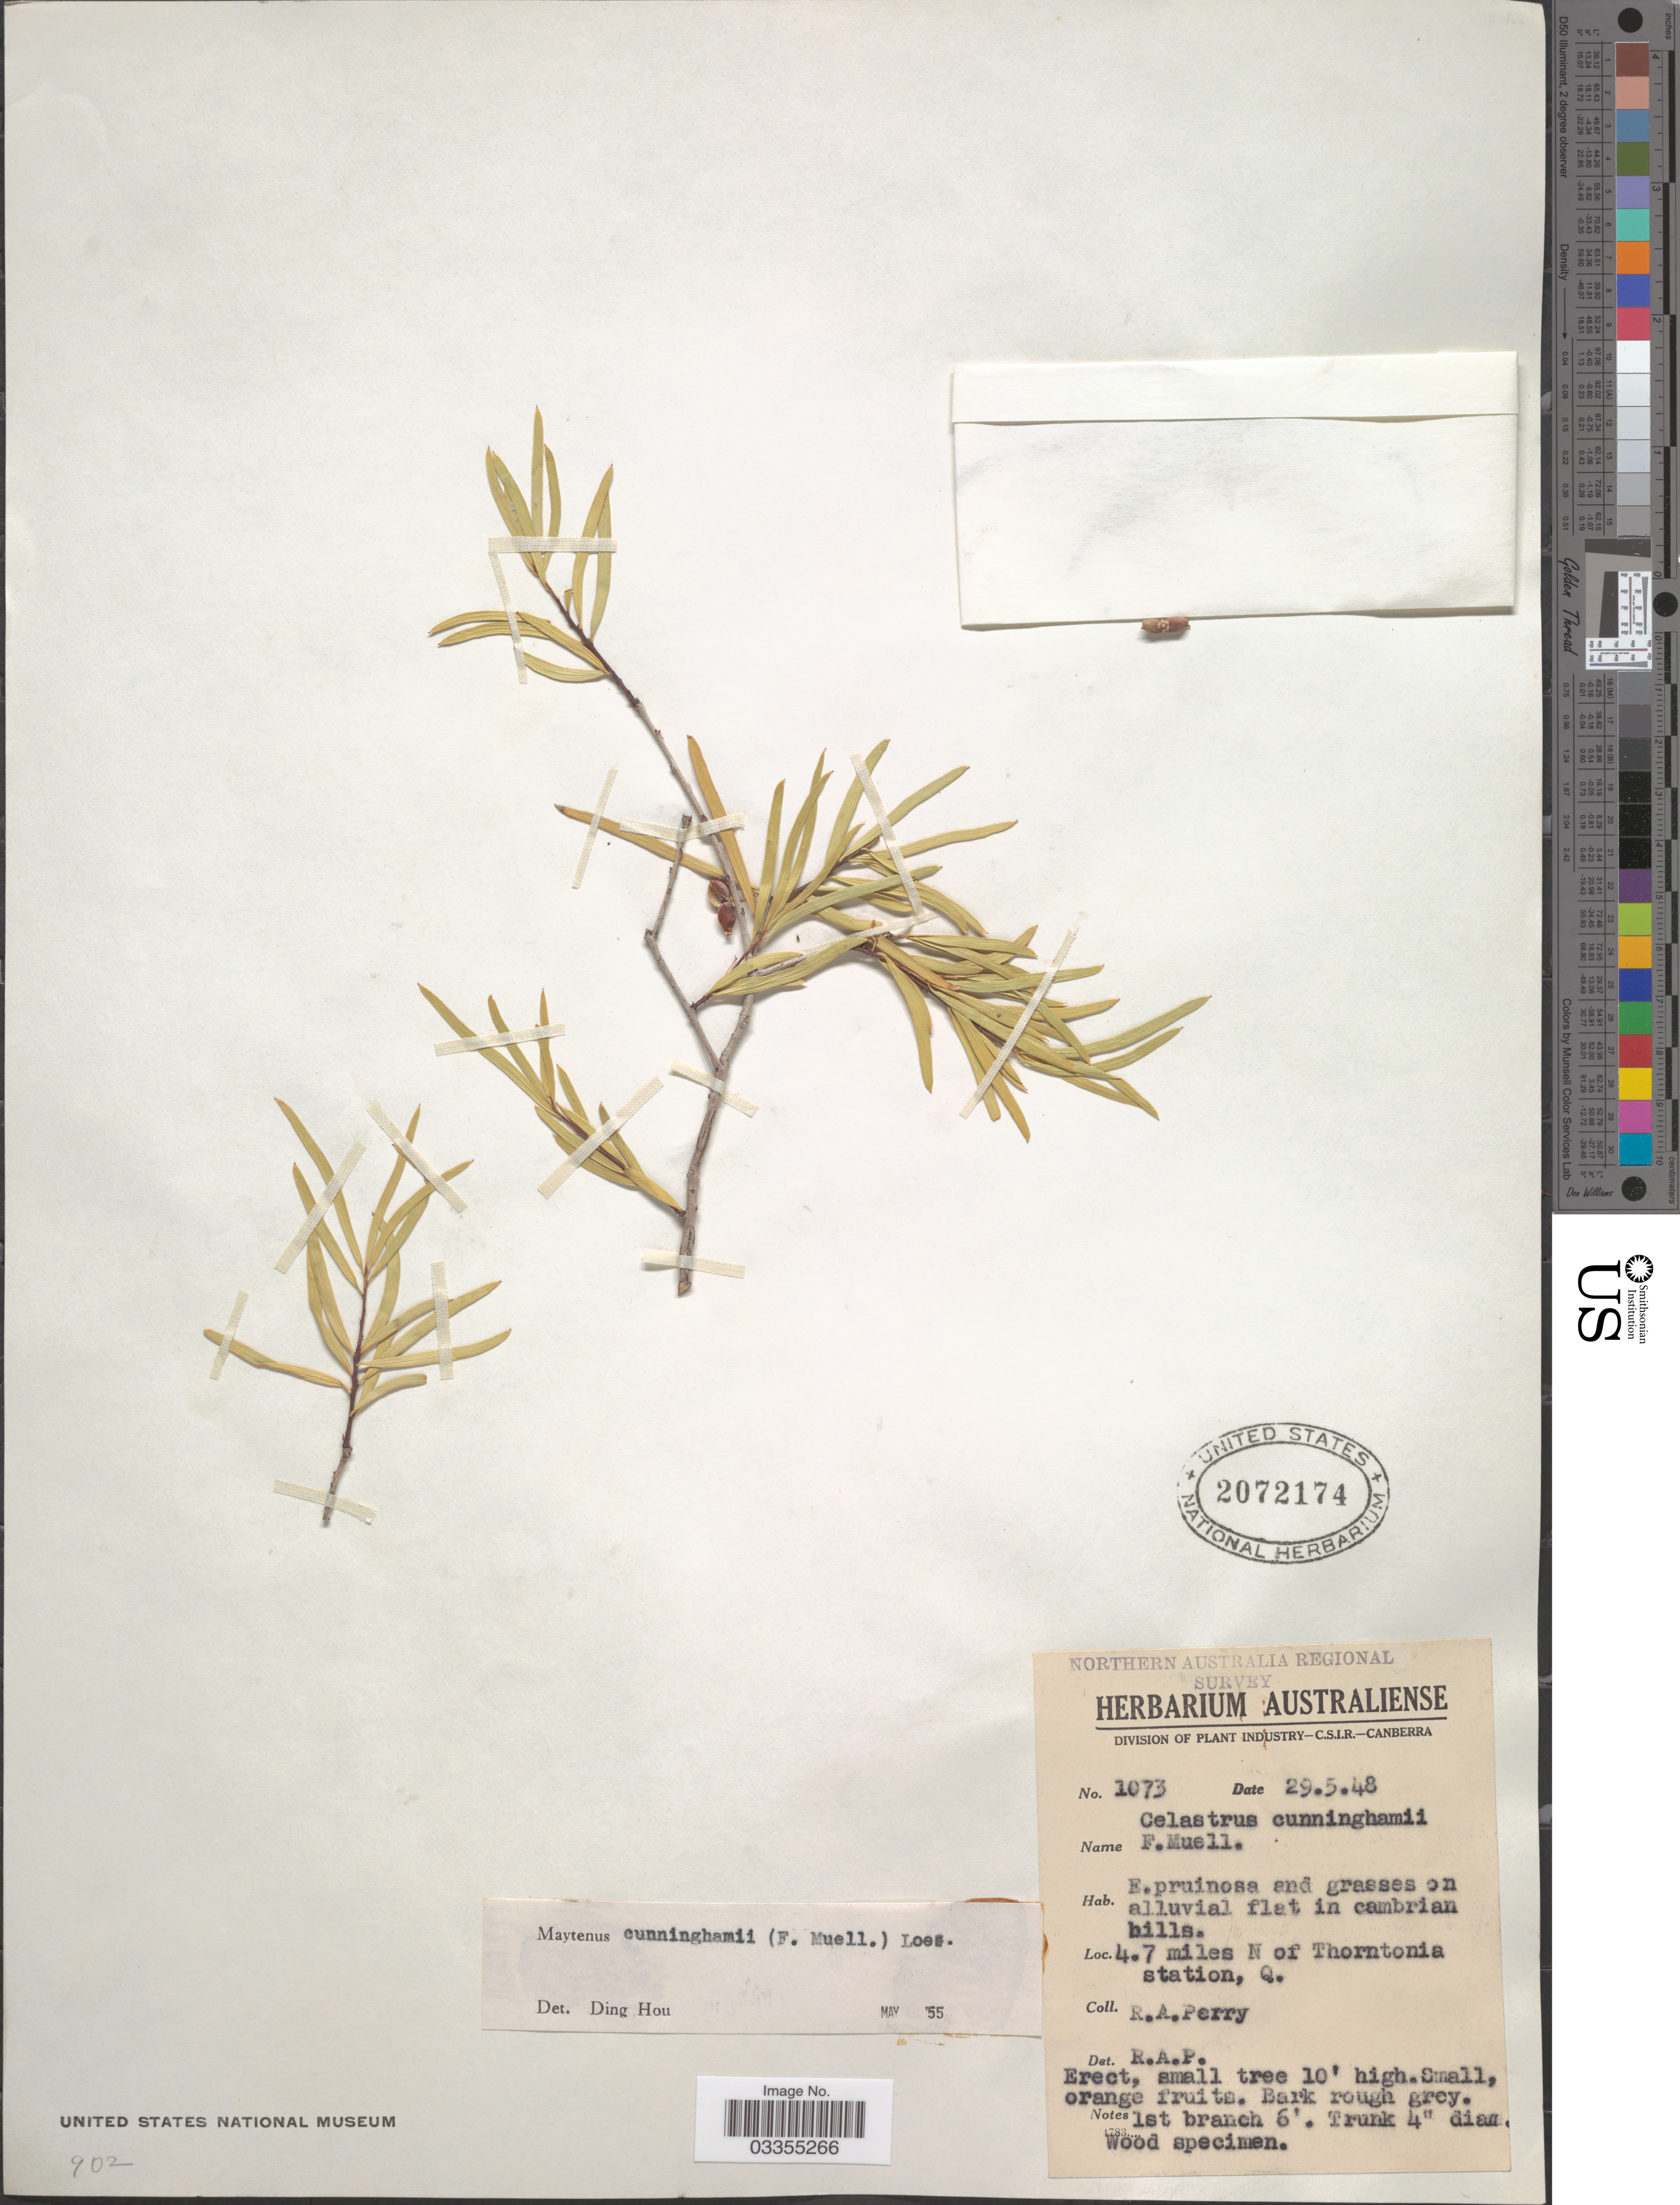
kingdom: Plantae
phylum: Tracheophyta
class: Magnoliopsida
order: Celastrales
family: Celastraceae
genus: Denhamia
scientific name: Denhamia cunninghamii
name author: (Hook.) Simmons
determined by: Jessop, L. W.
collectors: Perry, R. A.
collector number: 1073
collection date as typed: Transcribed d/m/y: 29/5/48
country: Australia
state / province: Queensland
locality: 4.7 miles N of Thorntonia station.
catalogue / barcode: US 2072174